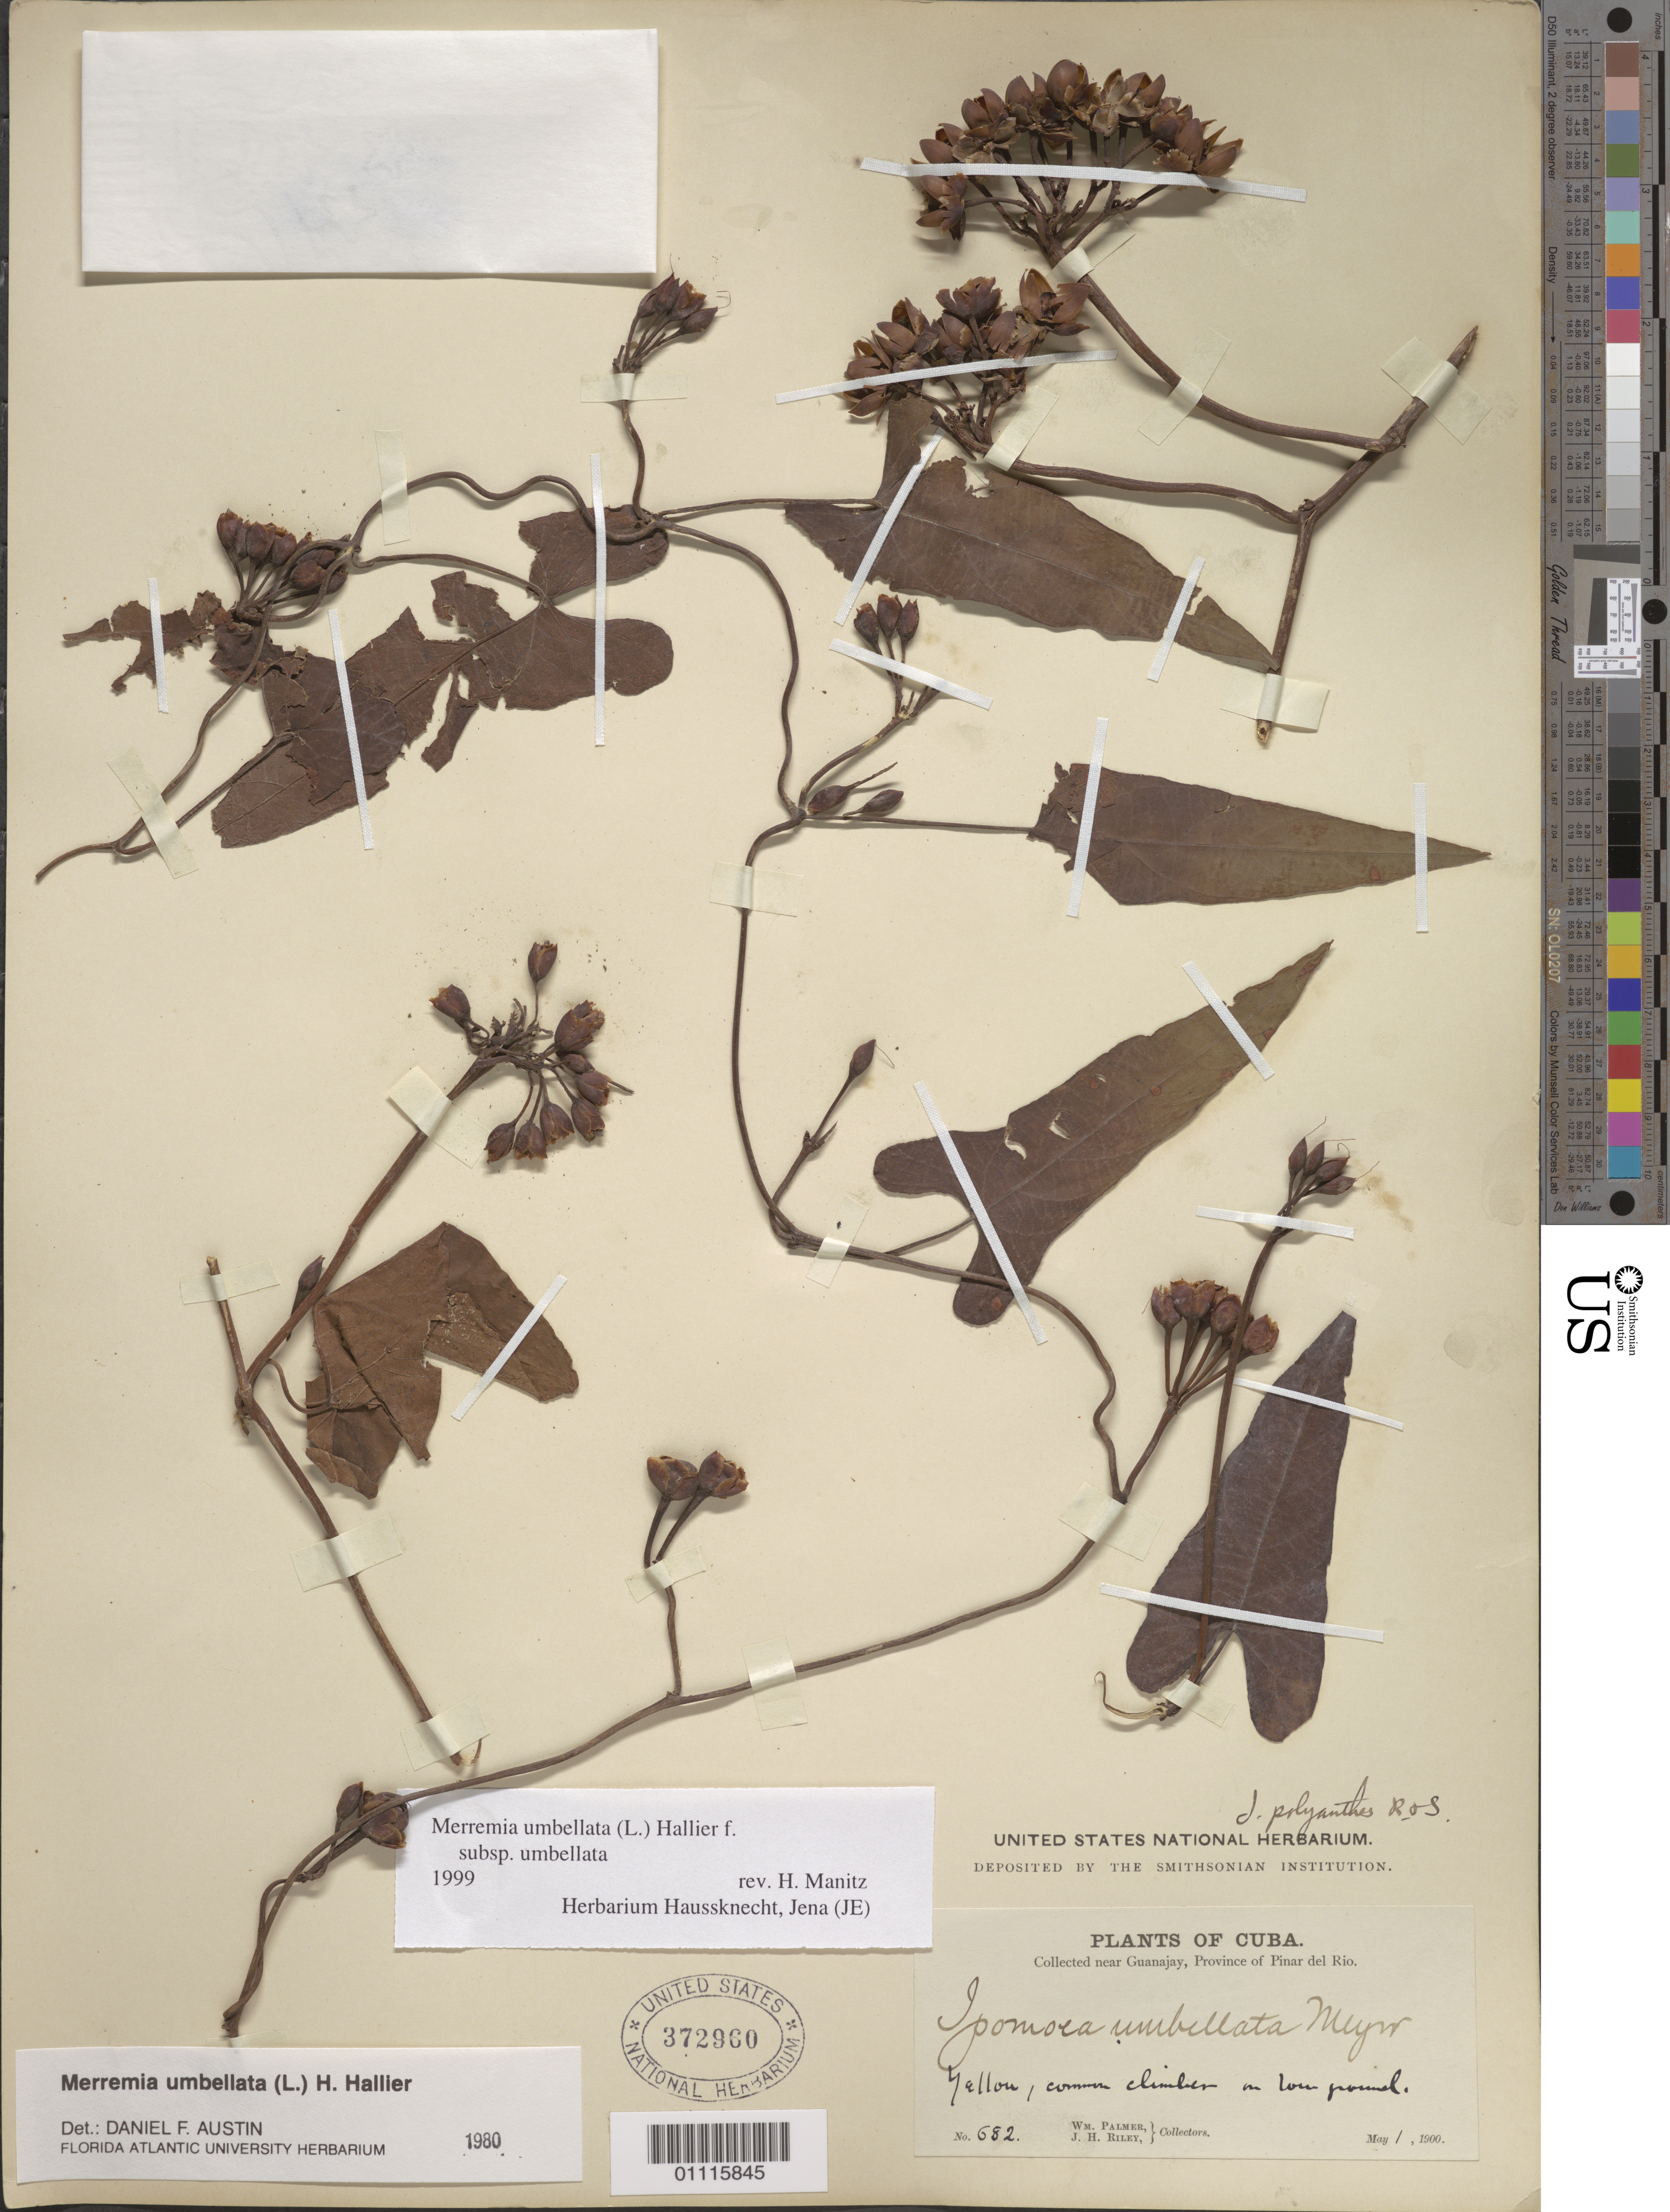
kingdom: Plantae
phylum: Tracheophyta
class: Magnoliopsida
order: Solanales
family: Convolvulaceae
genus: Camonea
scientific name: Camonea umbellata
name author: (L.) A. R. Simões & Staples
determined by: Strong, Mark T., (BOT), Smithsonian Institution - National Museum of Natural History (UNITED STATES)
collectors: W. Palmer & J. H. Riley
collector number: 682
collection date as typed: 01 May 1900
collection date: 1900-05-01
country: Cuba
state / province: Pinar del Rio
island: Cuba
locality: Collected near Guanajay Common climber on low ground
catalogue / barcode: US 372960